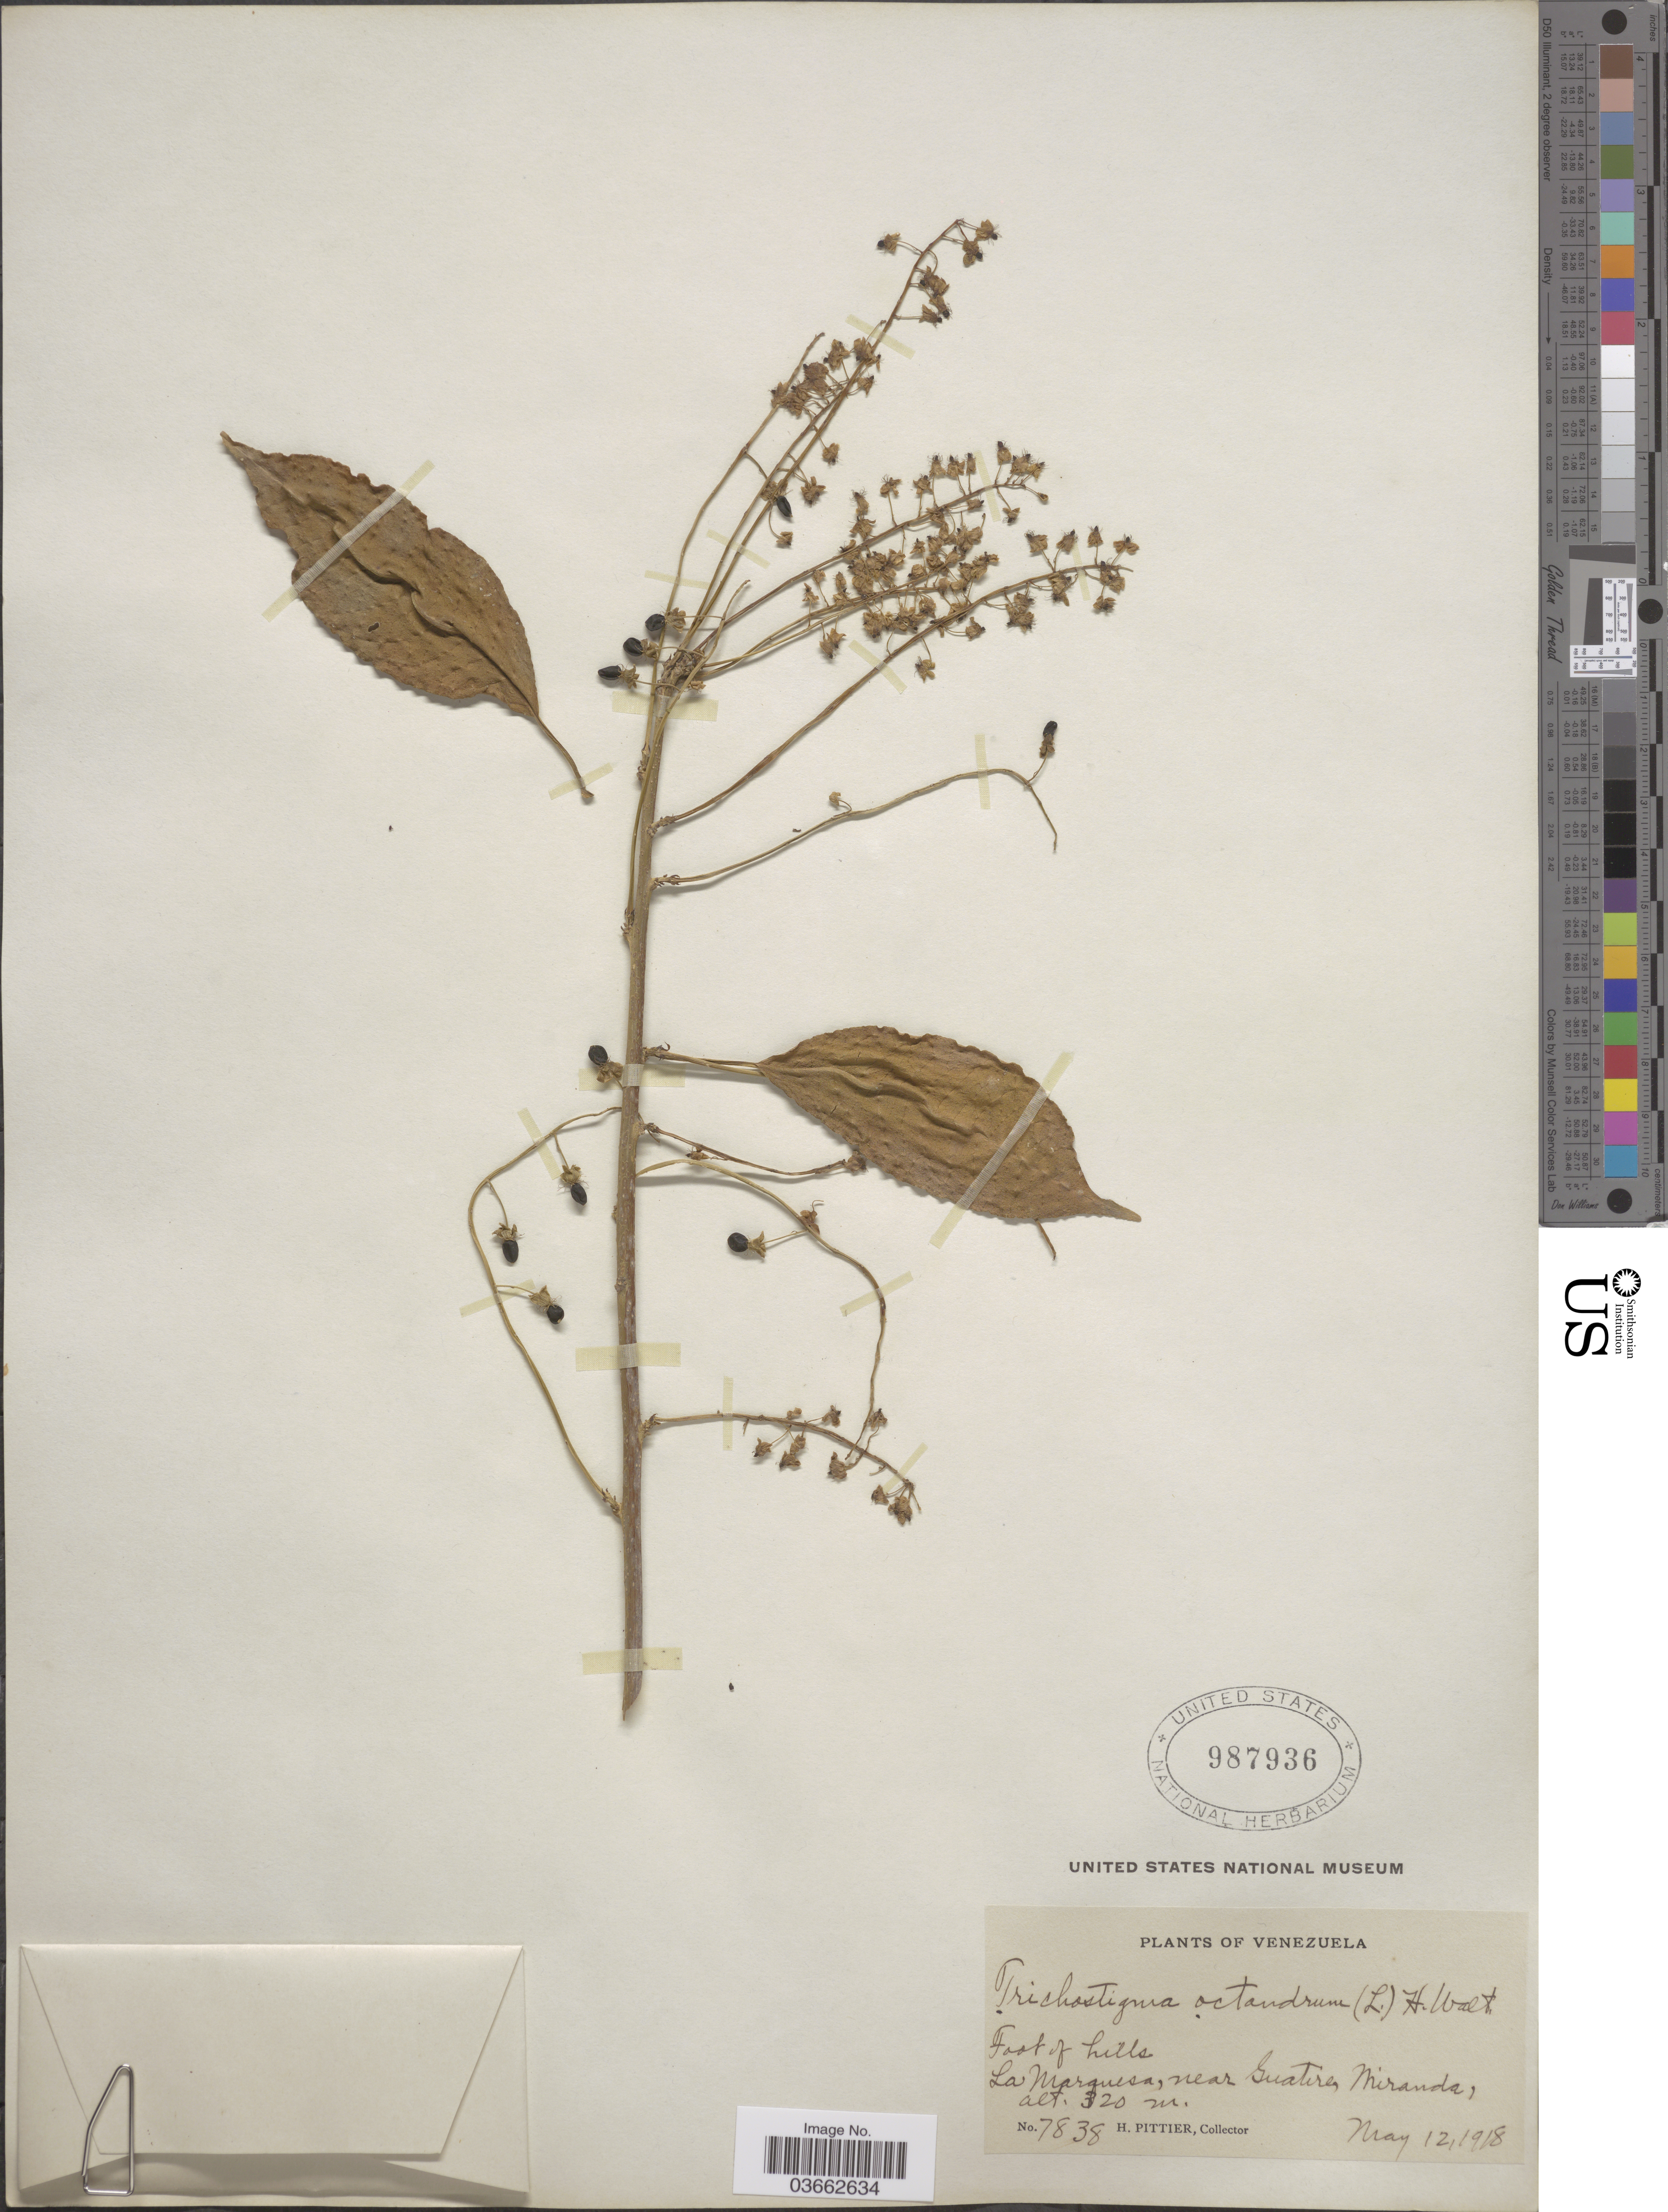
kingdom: Plantae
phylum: Tracheophyta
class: Magnoliopsida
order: Caryophyllales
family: Phytolaccaceae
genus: Trichostigma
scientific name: Trichostigma octandrum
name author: (L.) H. Walter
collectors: H. F. Pittier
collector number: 7838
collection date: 1918-05-12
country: Venezuela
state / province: Miranda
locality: La Marquesa, near Guatire.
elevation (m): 320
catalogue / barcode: US 987936